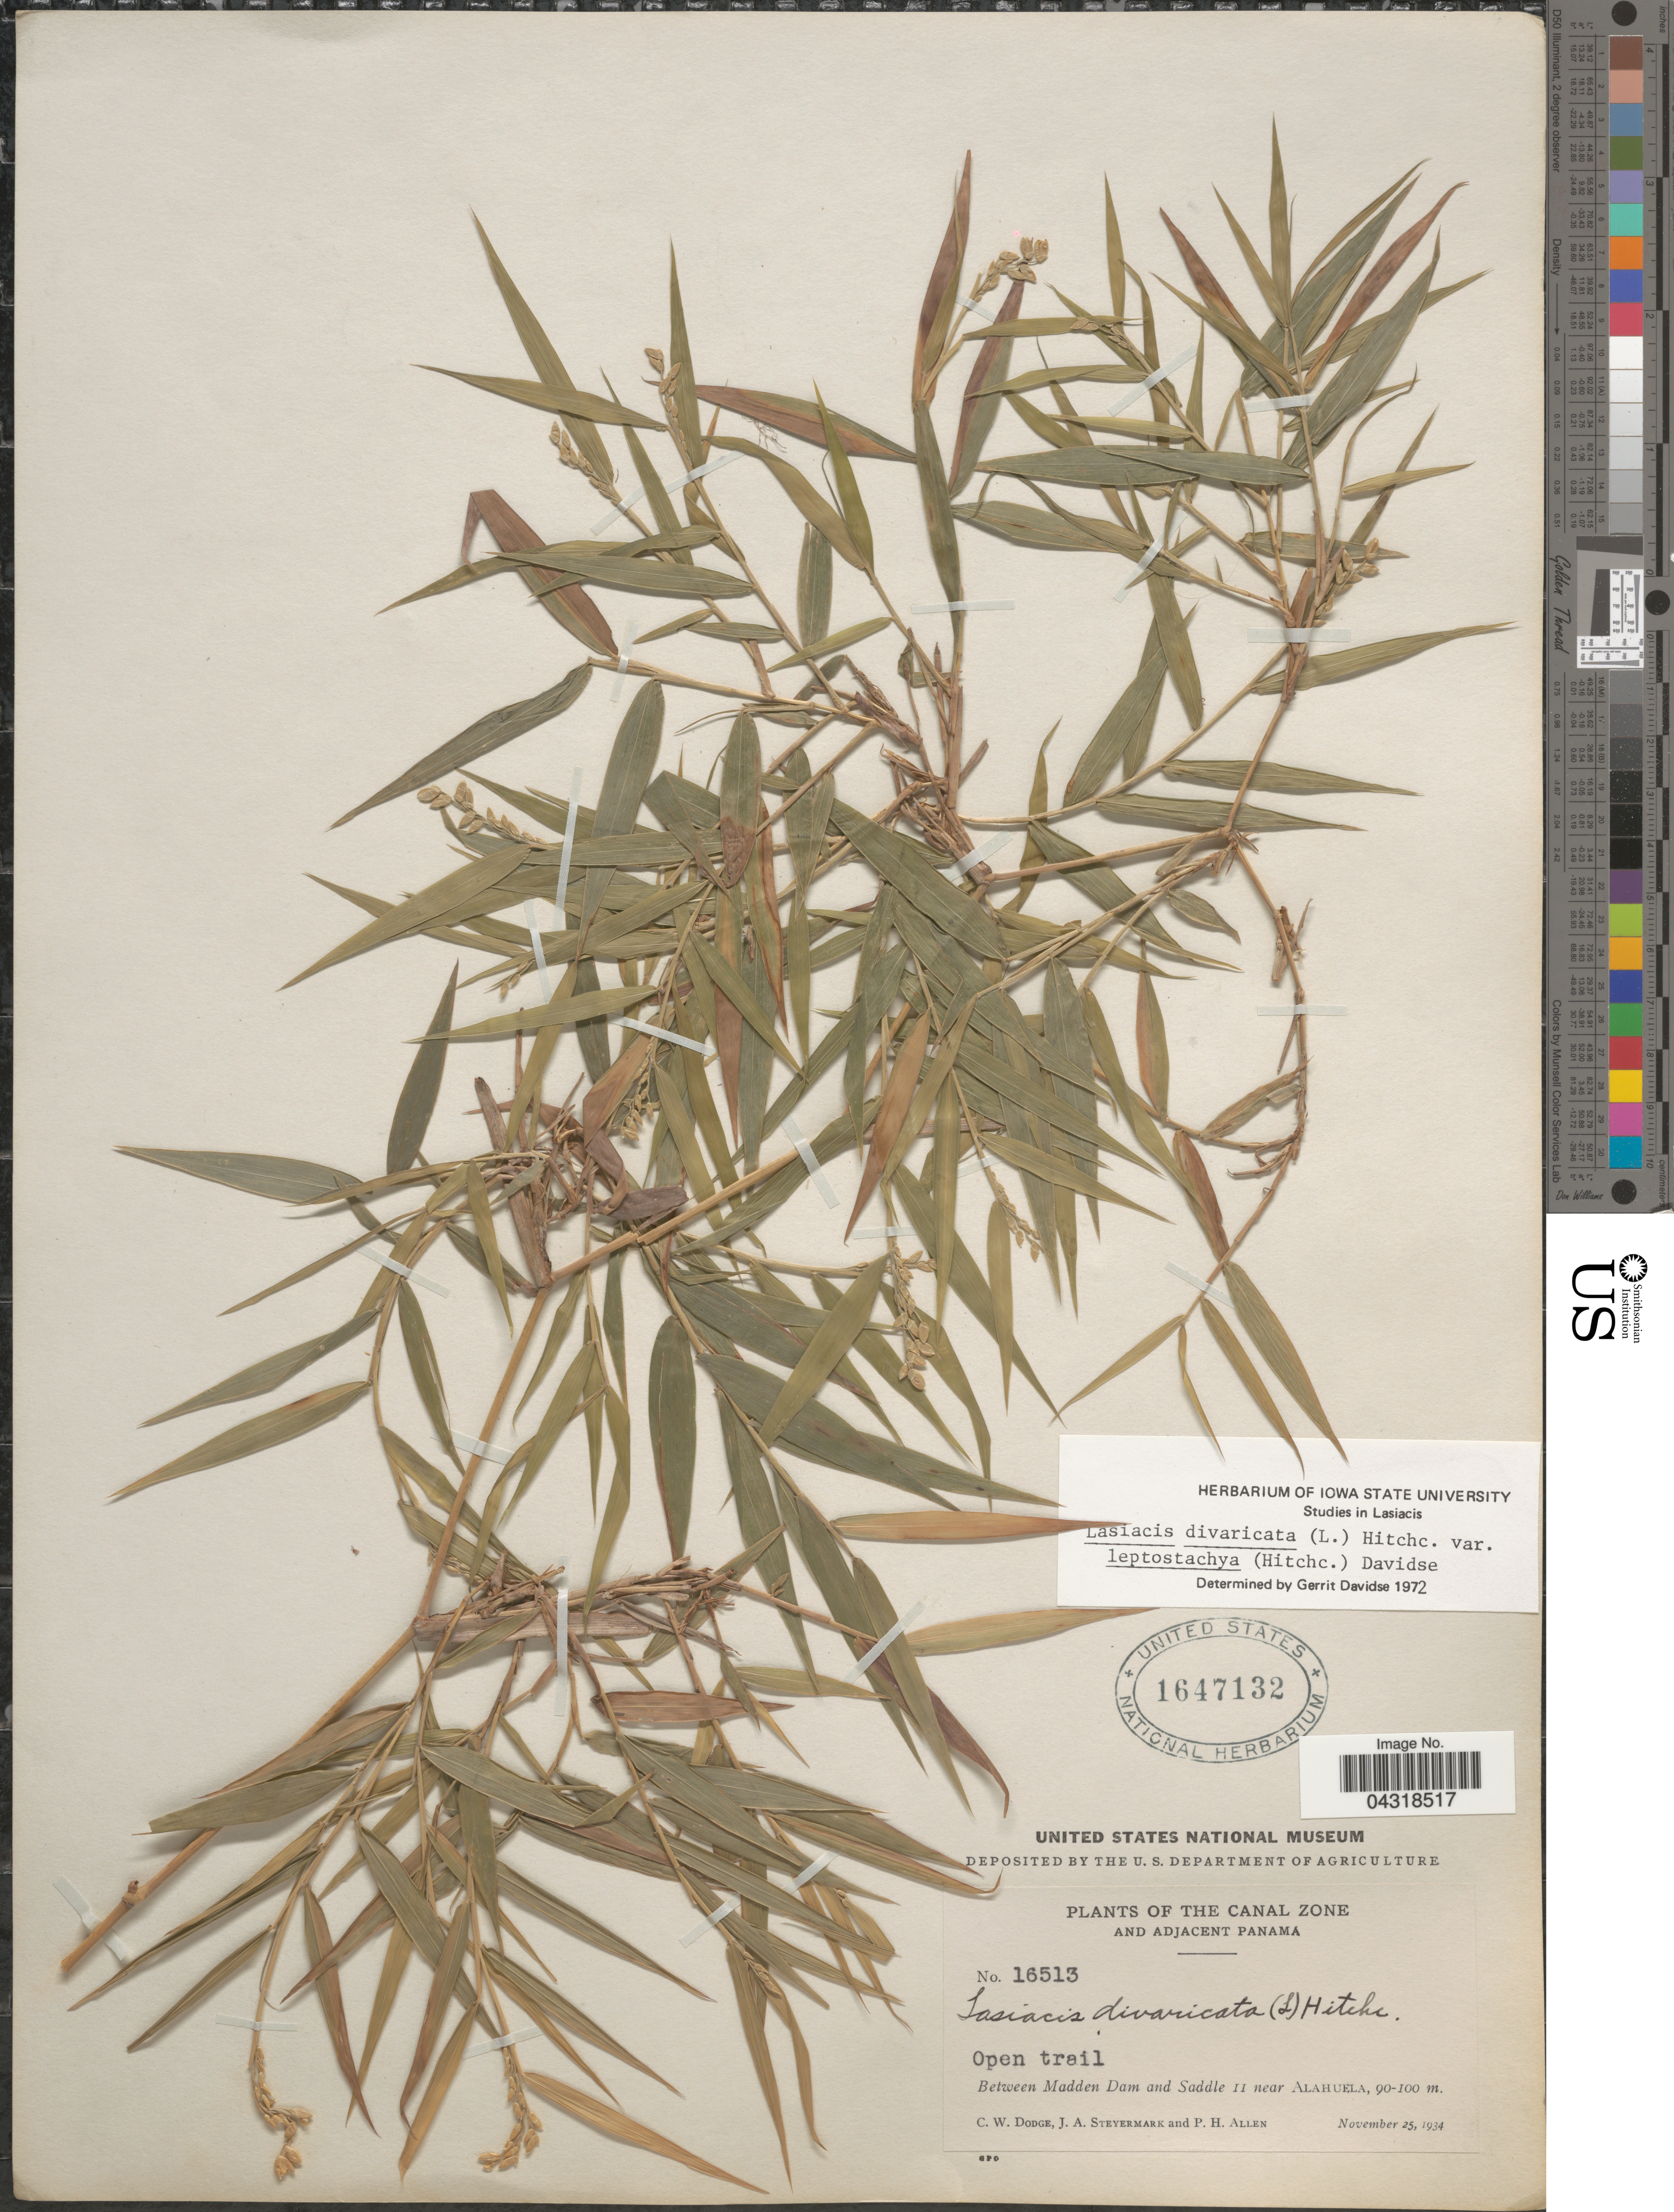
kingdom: Plantae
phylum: Tracheophyta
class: Liliopsida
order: Poales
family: Poaceae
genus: Lasiacis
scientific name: Lasiacis divaricata var. leptostachya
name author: (Hitchc.) Davidse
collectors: C. Dodge, J. Steyermark & P. H. Allen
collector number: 16513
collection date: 1934-11-25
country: Panama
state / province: Colón / Panamá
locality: The Canal Zone and Adjacent Panamá. Between Madden Dam and Saddle II near Alahuela.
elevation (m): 90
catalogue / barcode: US 1647132